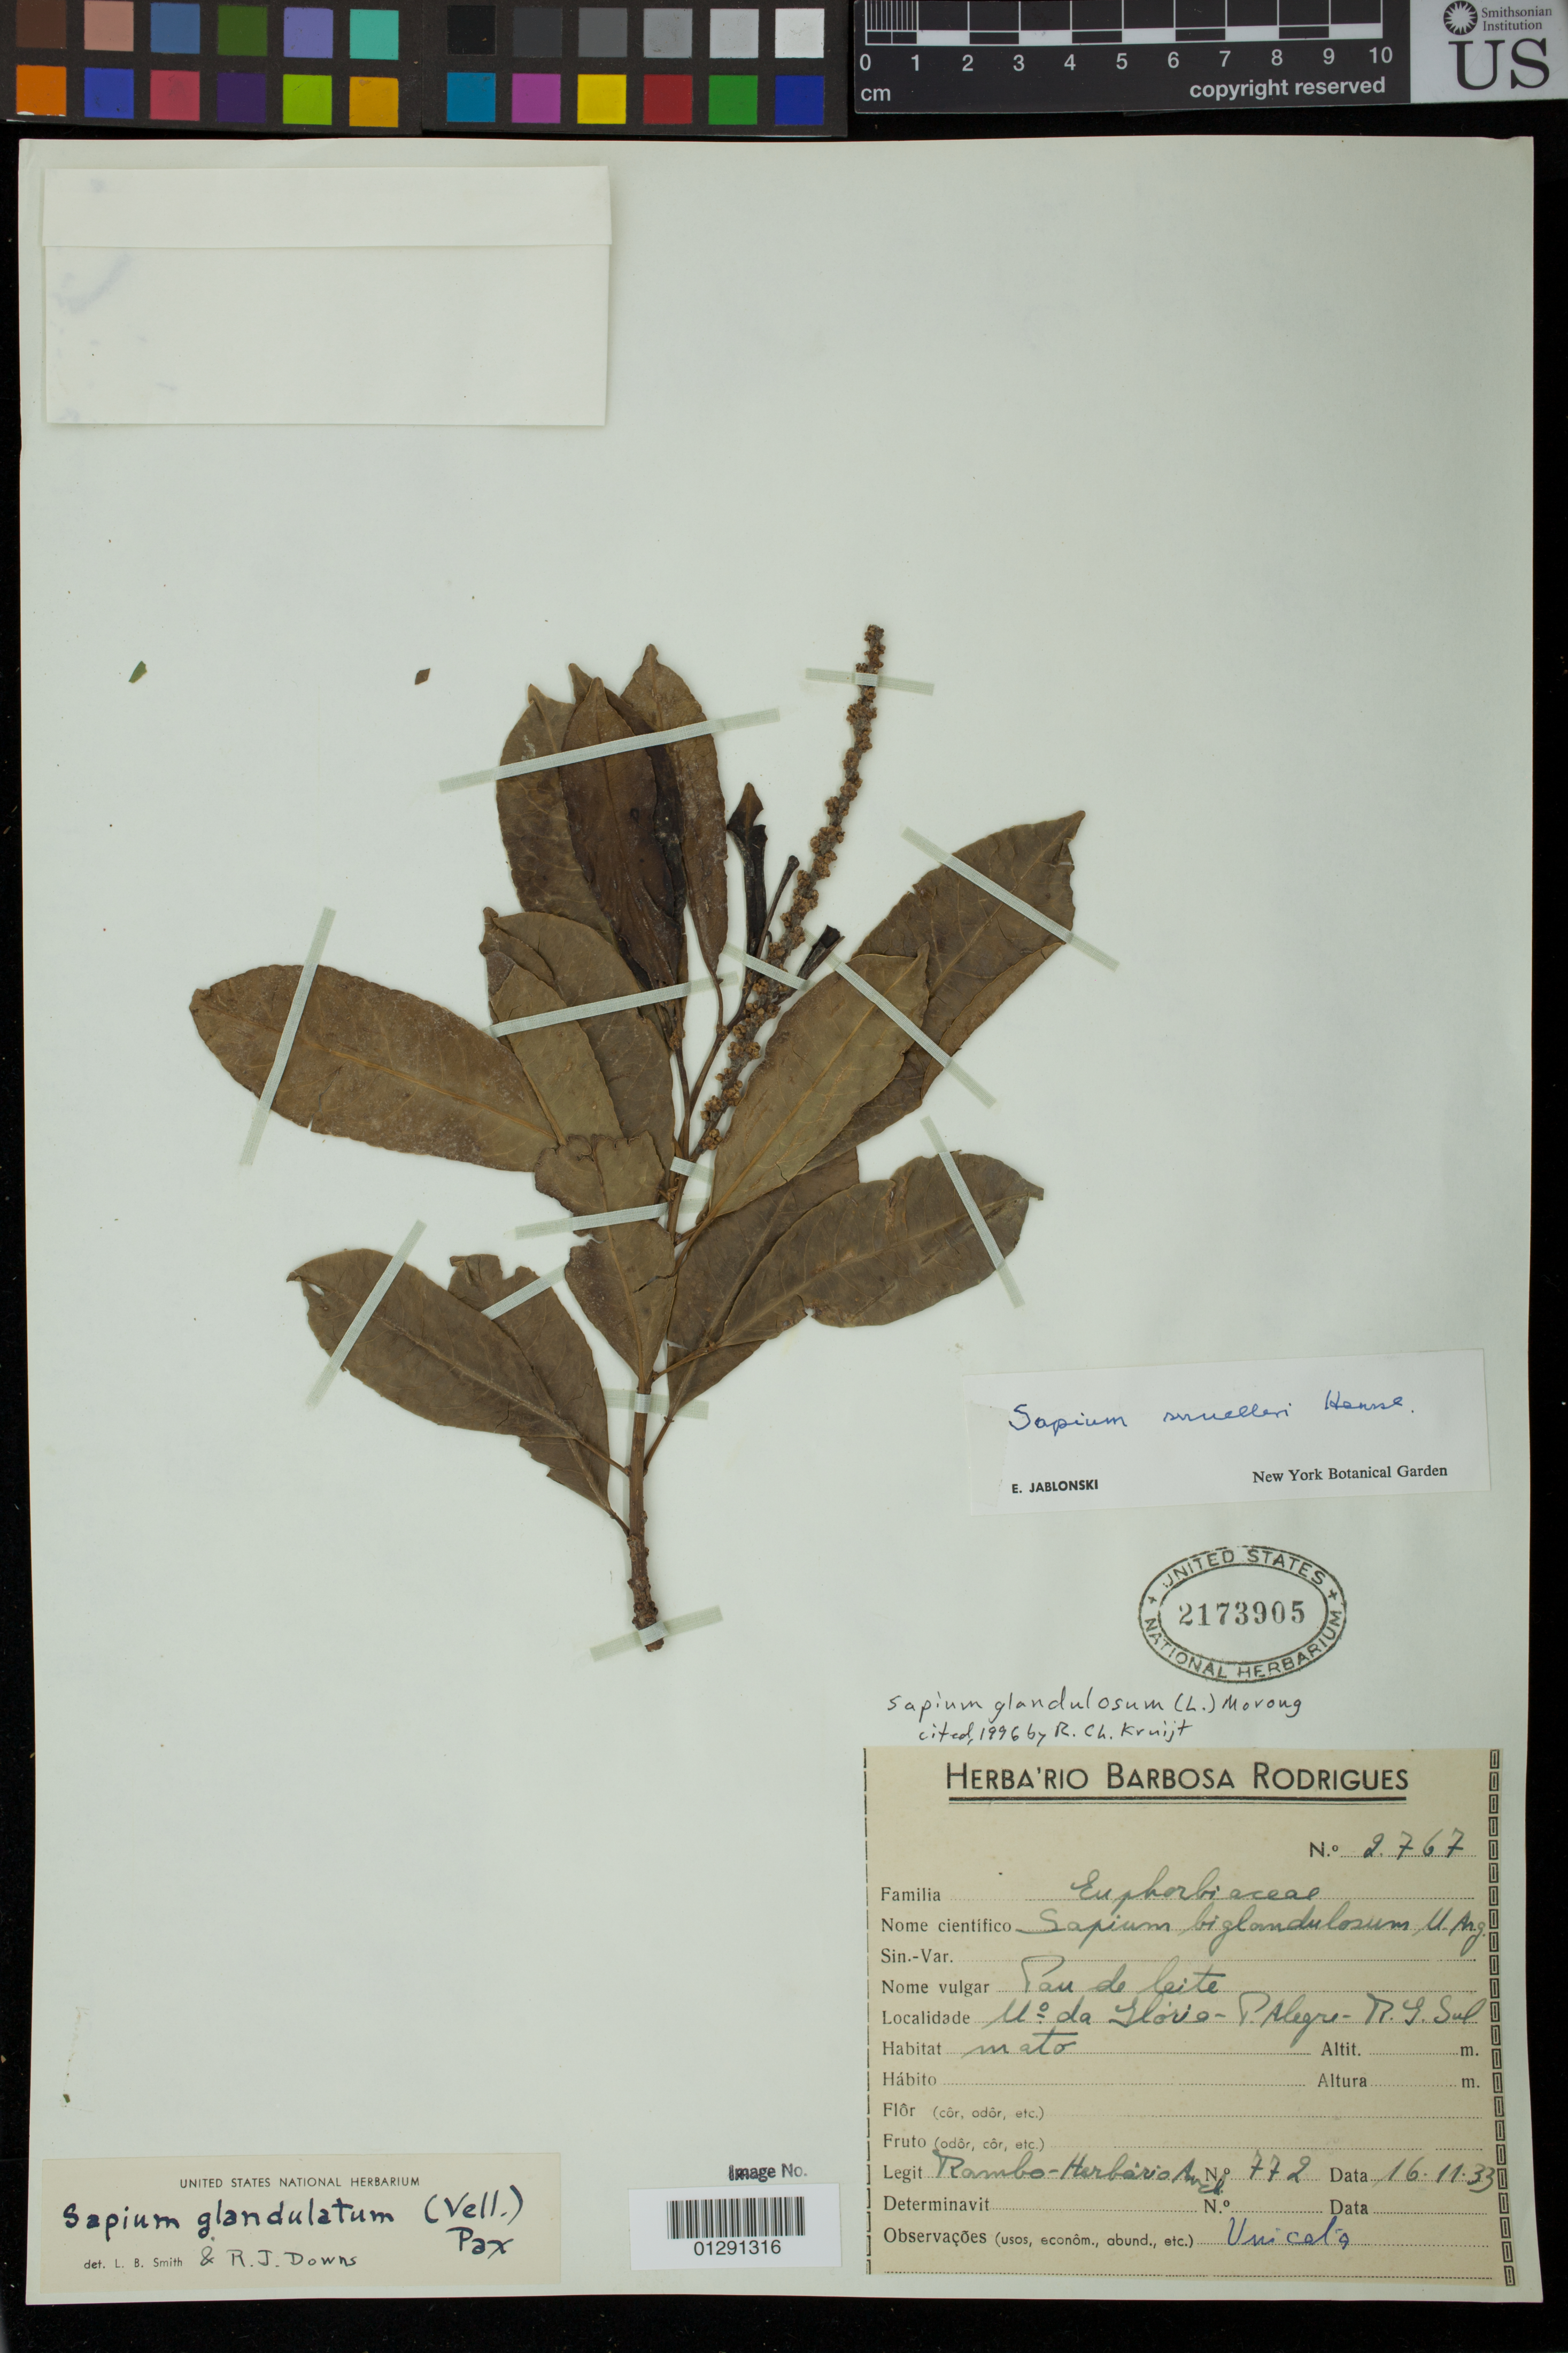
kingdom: Plantae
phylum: Tracheophyta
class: Magnoliopsida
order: Malpighiales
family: Euphorbiaceae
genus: Sapium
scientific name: Sapium glandulatum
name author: (Vell.) Pax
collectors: Rambo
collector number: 772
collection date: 1933-11-16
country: Brazil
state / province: Rio Grande do Sul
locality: Da Gloria-Porto Alegre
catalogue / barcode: US 2173905